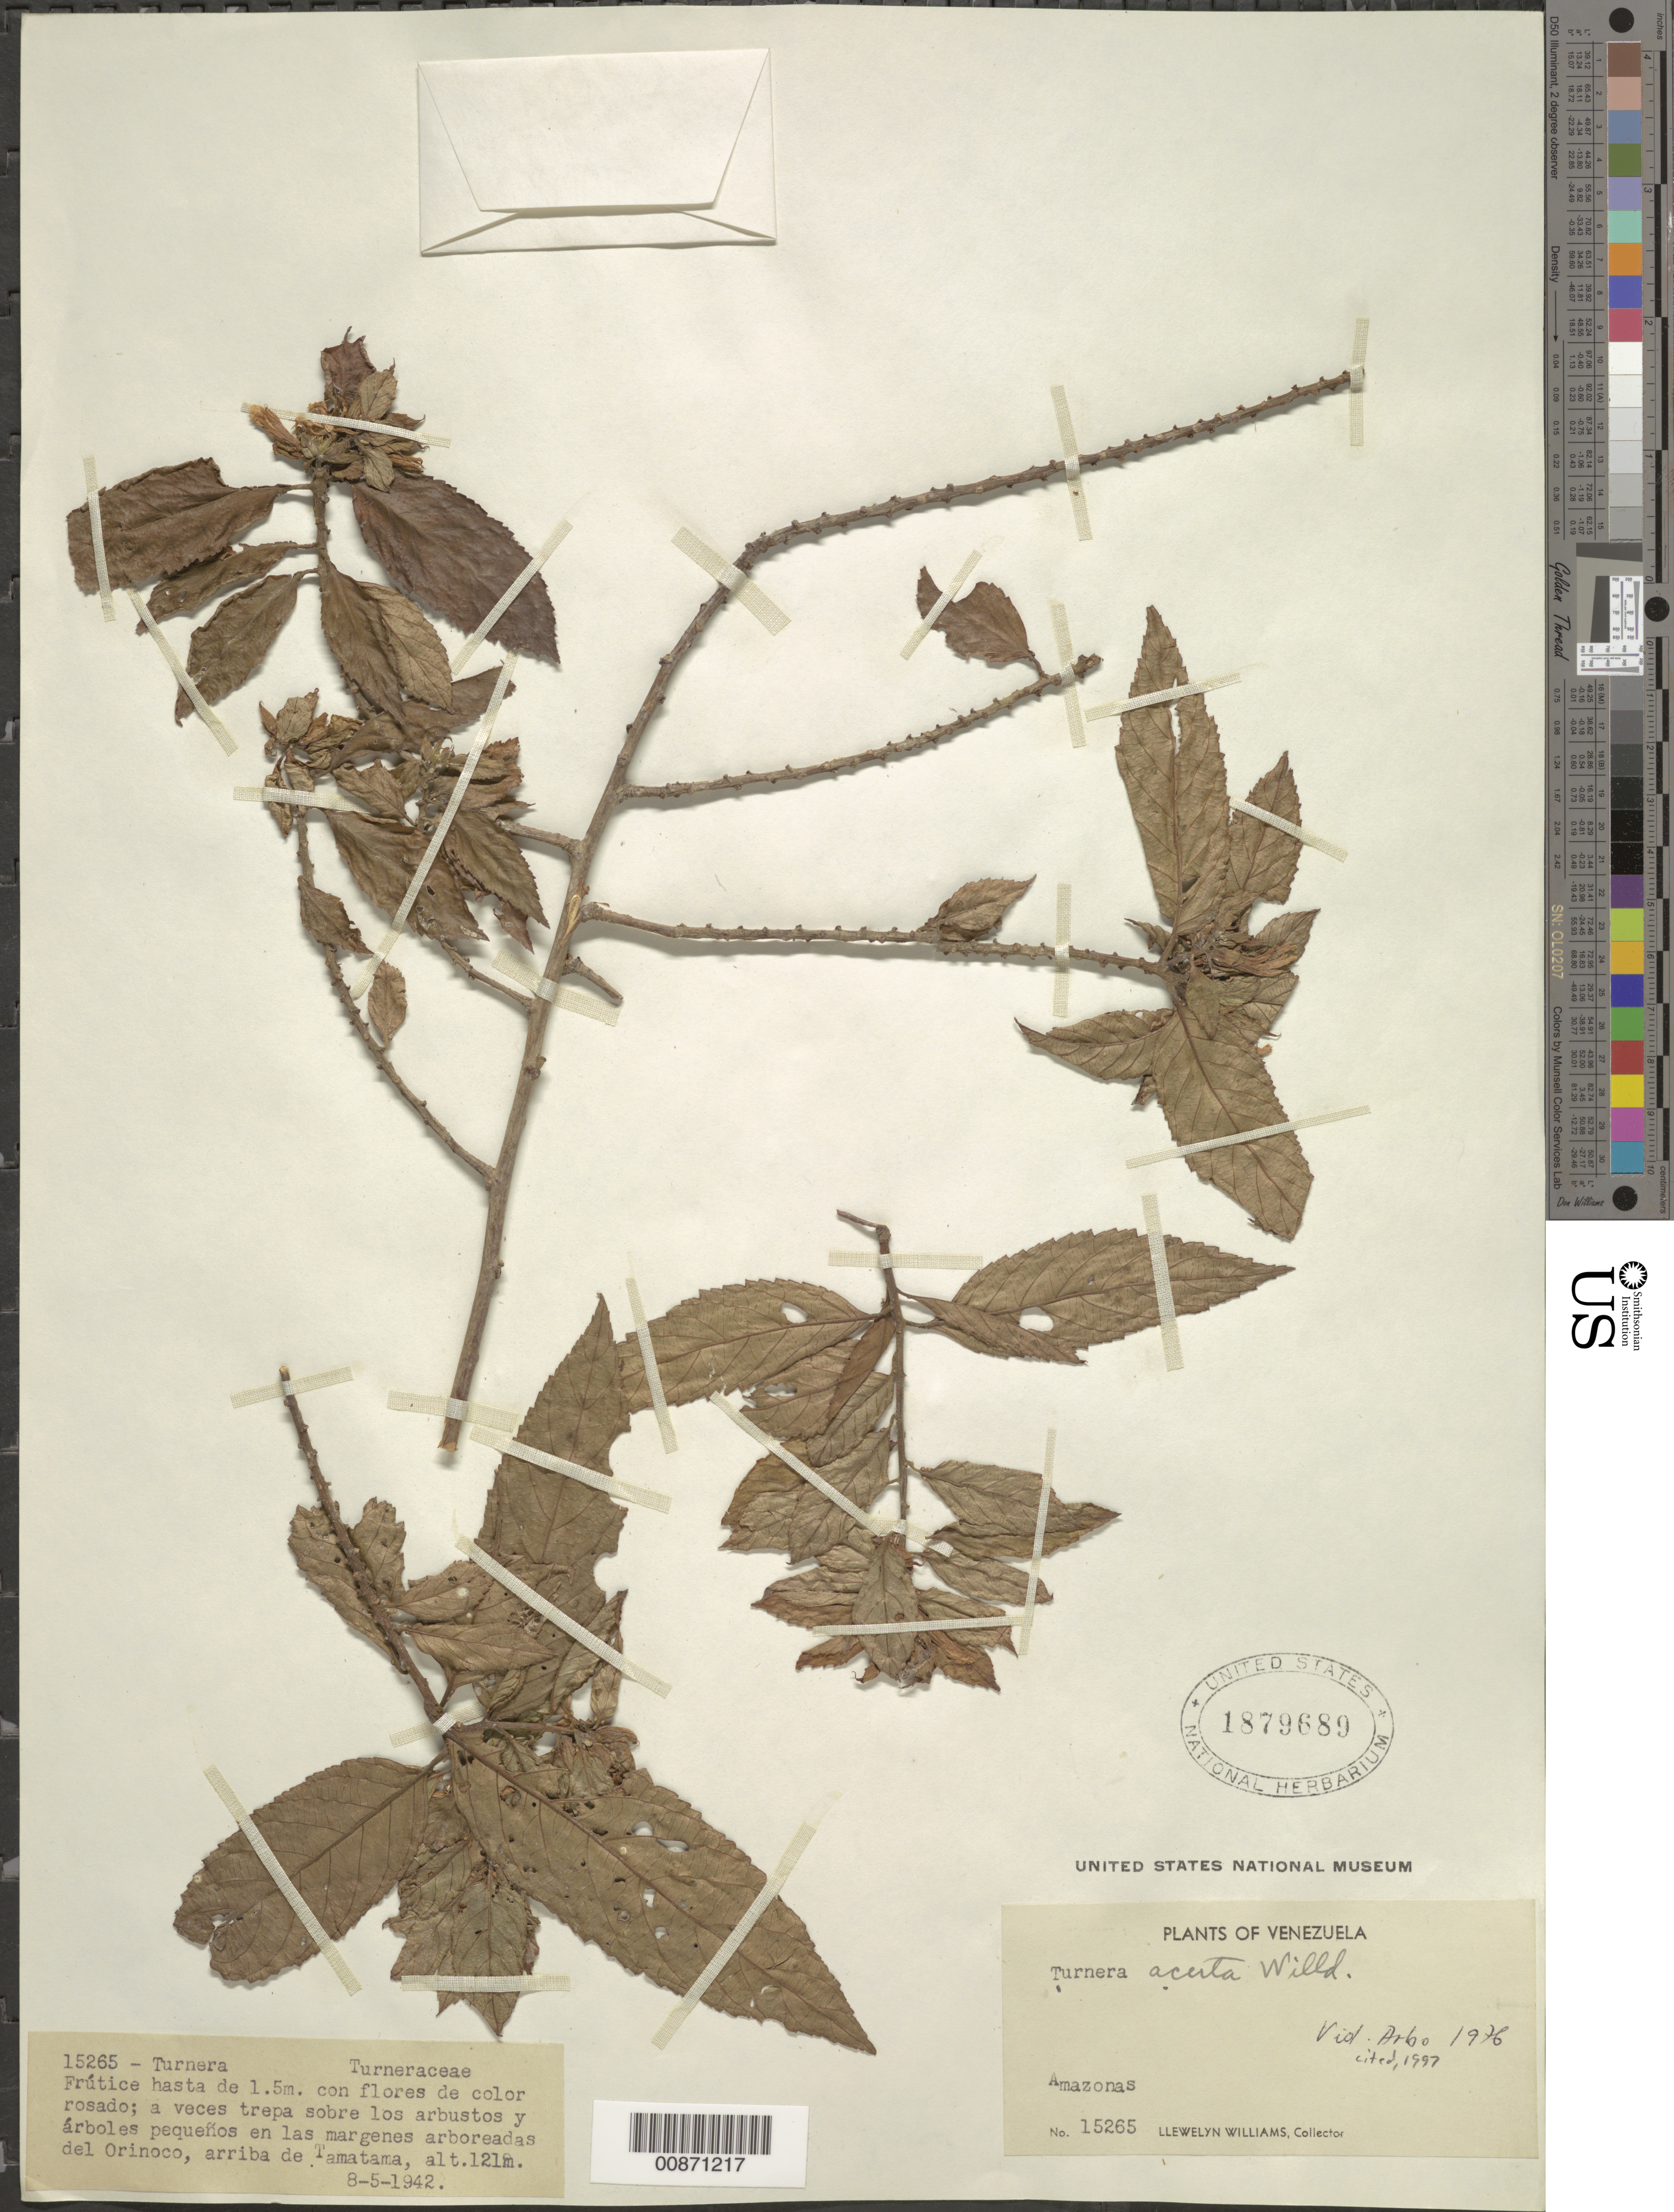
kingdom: Plantae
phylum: Tracheophyta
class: Magnoliopsida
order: Malpighiales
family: Turneraceae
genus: Turnera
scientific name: Turnera acuta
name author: Willd. ex Schult.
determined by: Arbo, M. M.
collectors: Ll. Williams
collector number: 15265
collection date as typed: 8-May-42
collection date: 1942-05-08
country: Venezuela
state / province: Amazonas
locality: Tamatama, Alto Río Orinoco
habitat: A veces trepa sobre los arbustos y arboles pequenos en las margenes arboreadas del rio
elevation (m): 121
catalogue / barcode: US 1879689